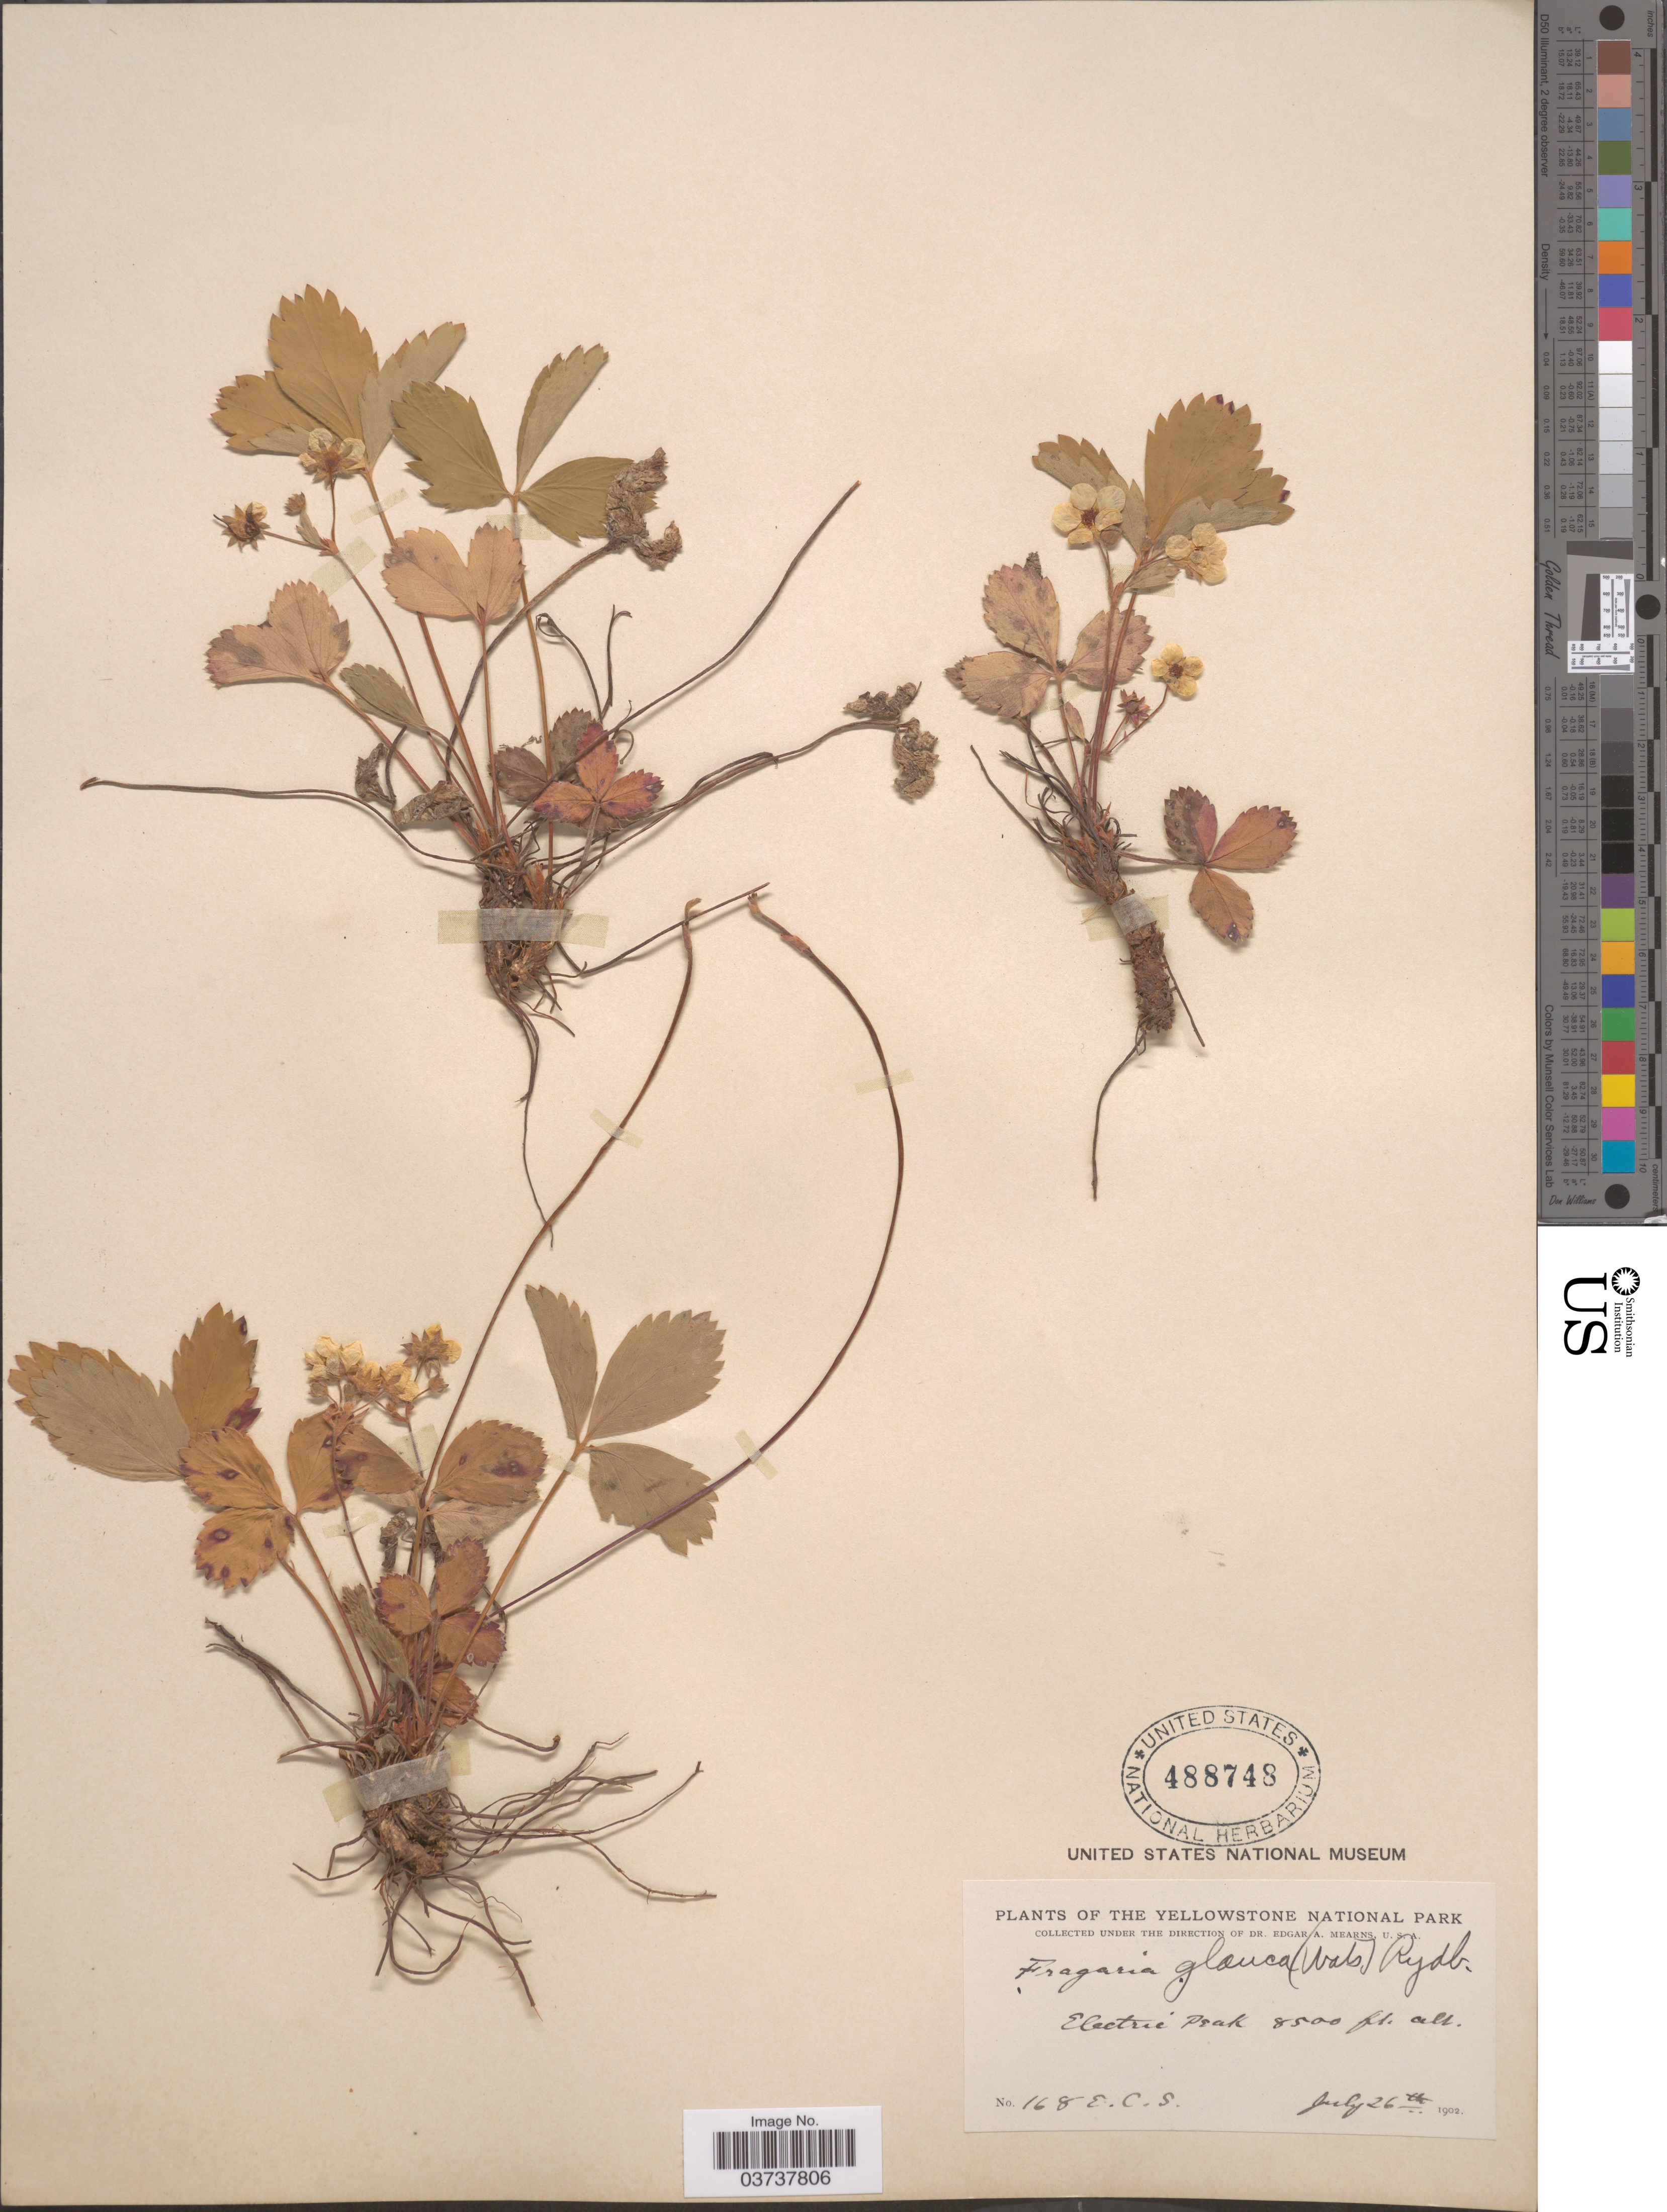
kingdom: Plantae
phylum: Tracheophyta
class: Magnoliopsida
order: Rosales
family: Rosaceae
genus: Fragaria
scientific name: Fragaria virginiana subsp. glauca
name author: (S. Watson) Staudt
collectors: E. C. Smith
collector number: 168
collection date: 1902-07-26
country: United States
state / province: Montana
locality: The Yellowstone National Park. Electric Peak.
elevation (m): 2591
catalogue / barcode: US 488748